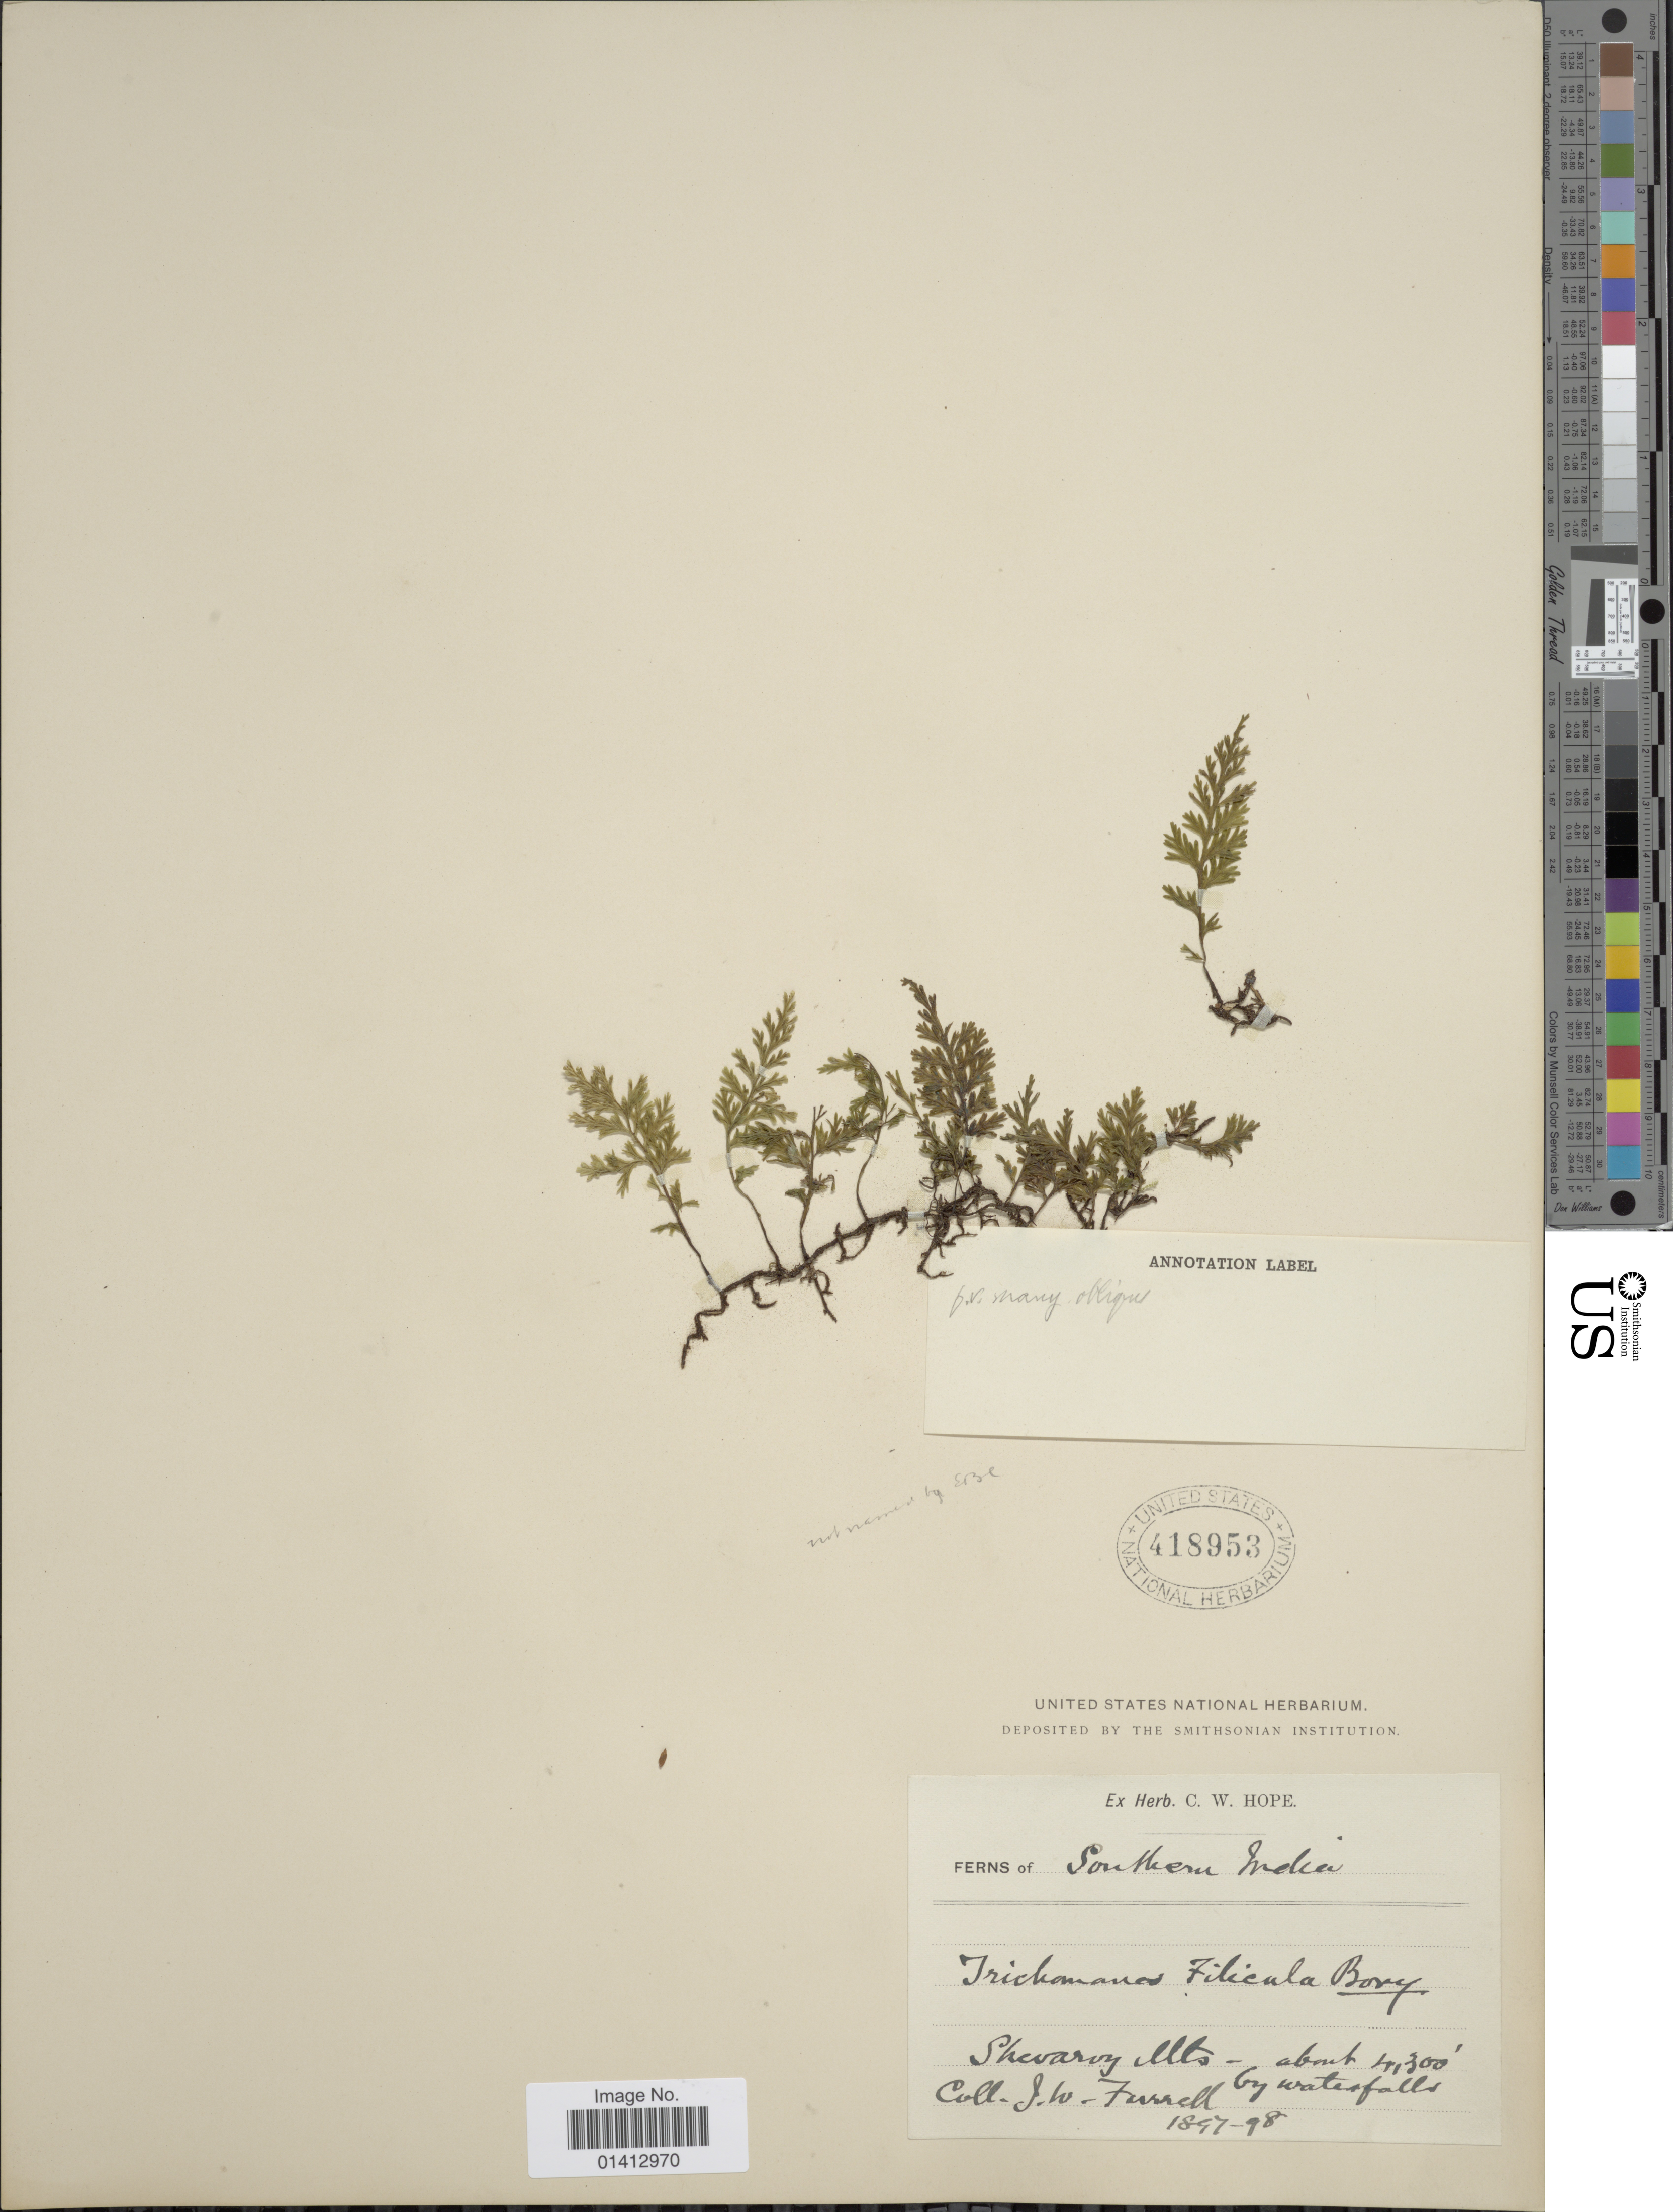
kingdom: Plantae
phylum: Tracheophyta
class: Polypodiopsida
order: Hymenophyllales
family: Hymenophyllaceae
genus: Crepidomanes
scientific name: Crepidomanes sp.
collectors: J. Furrell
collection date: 1897/1898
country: India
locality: Southern India, Shevaroy Mts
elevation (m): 1311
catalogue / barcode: US 418953